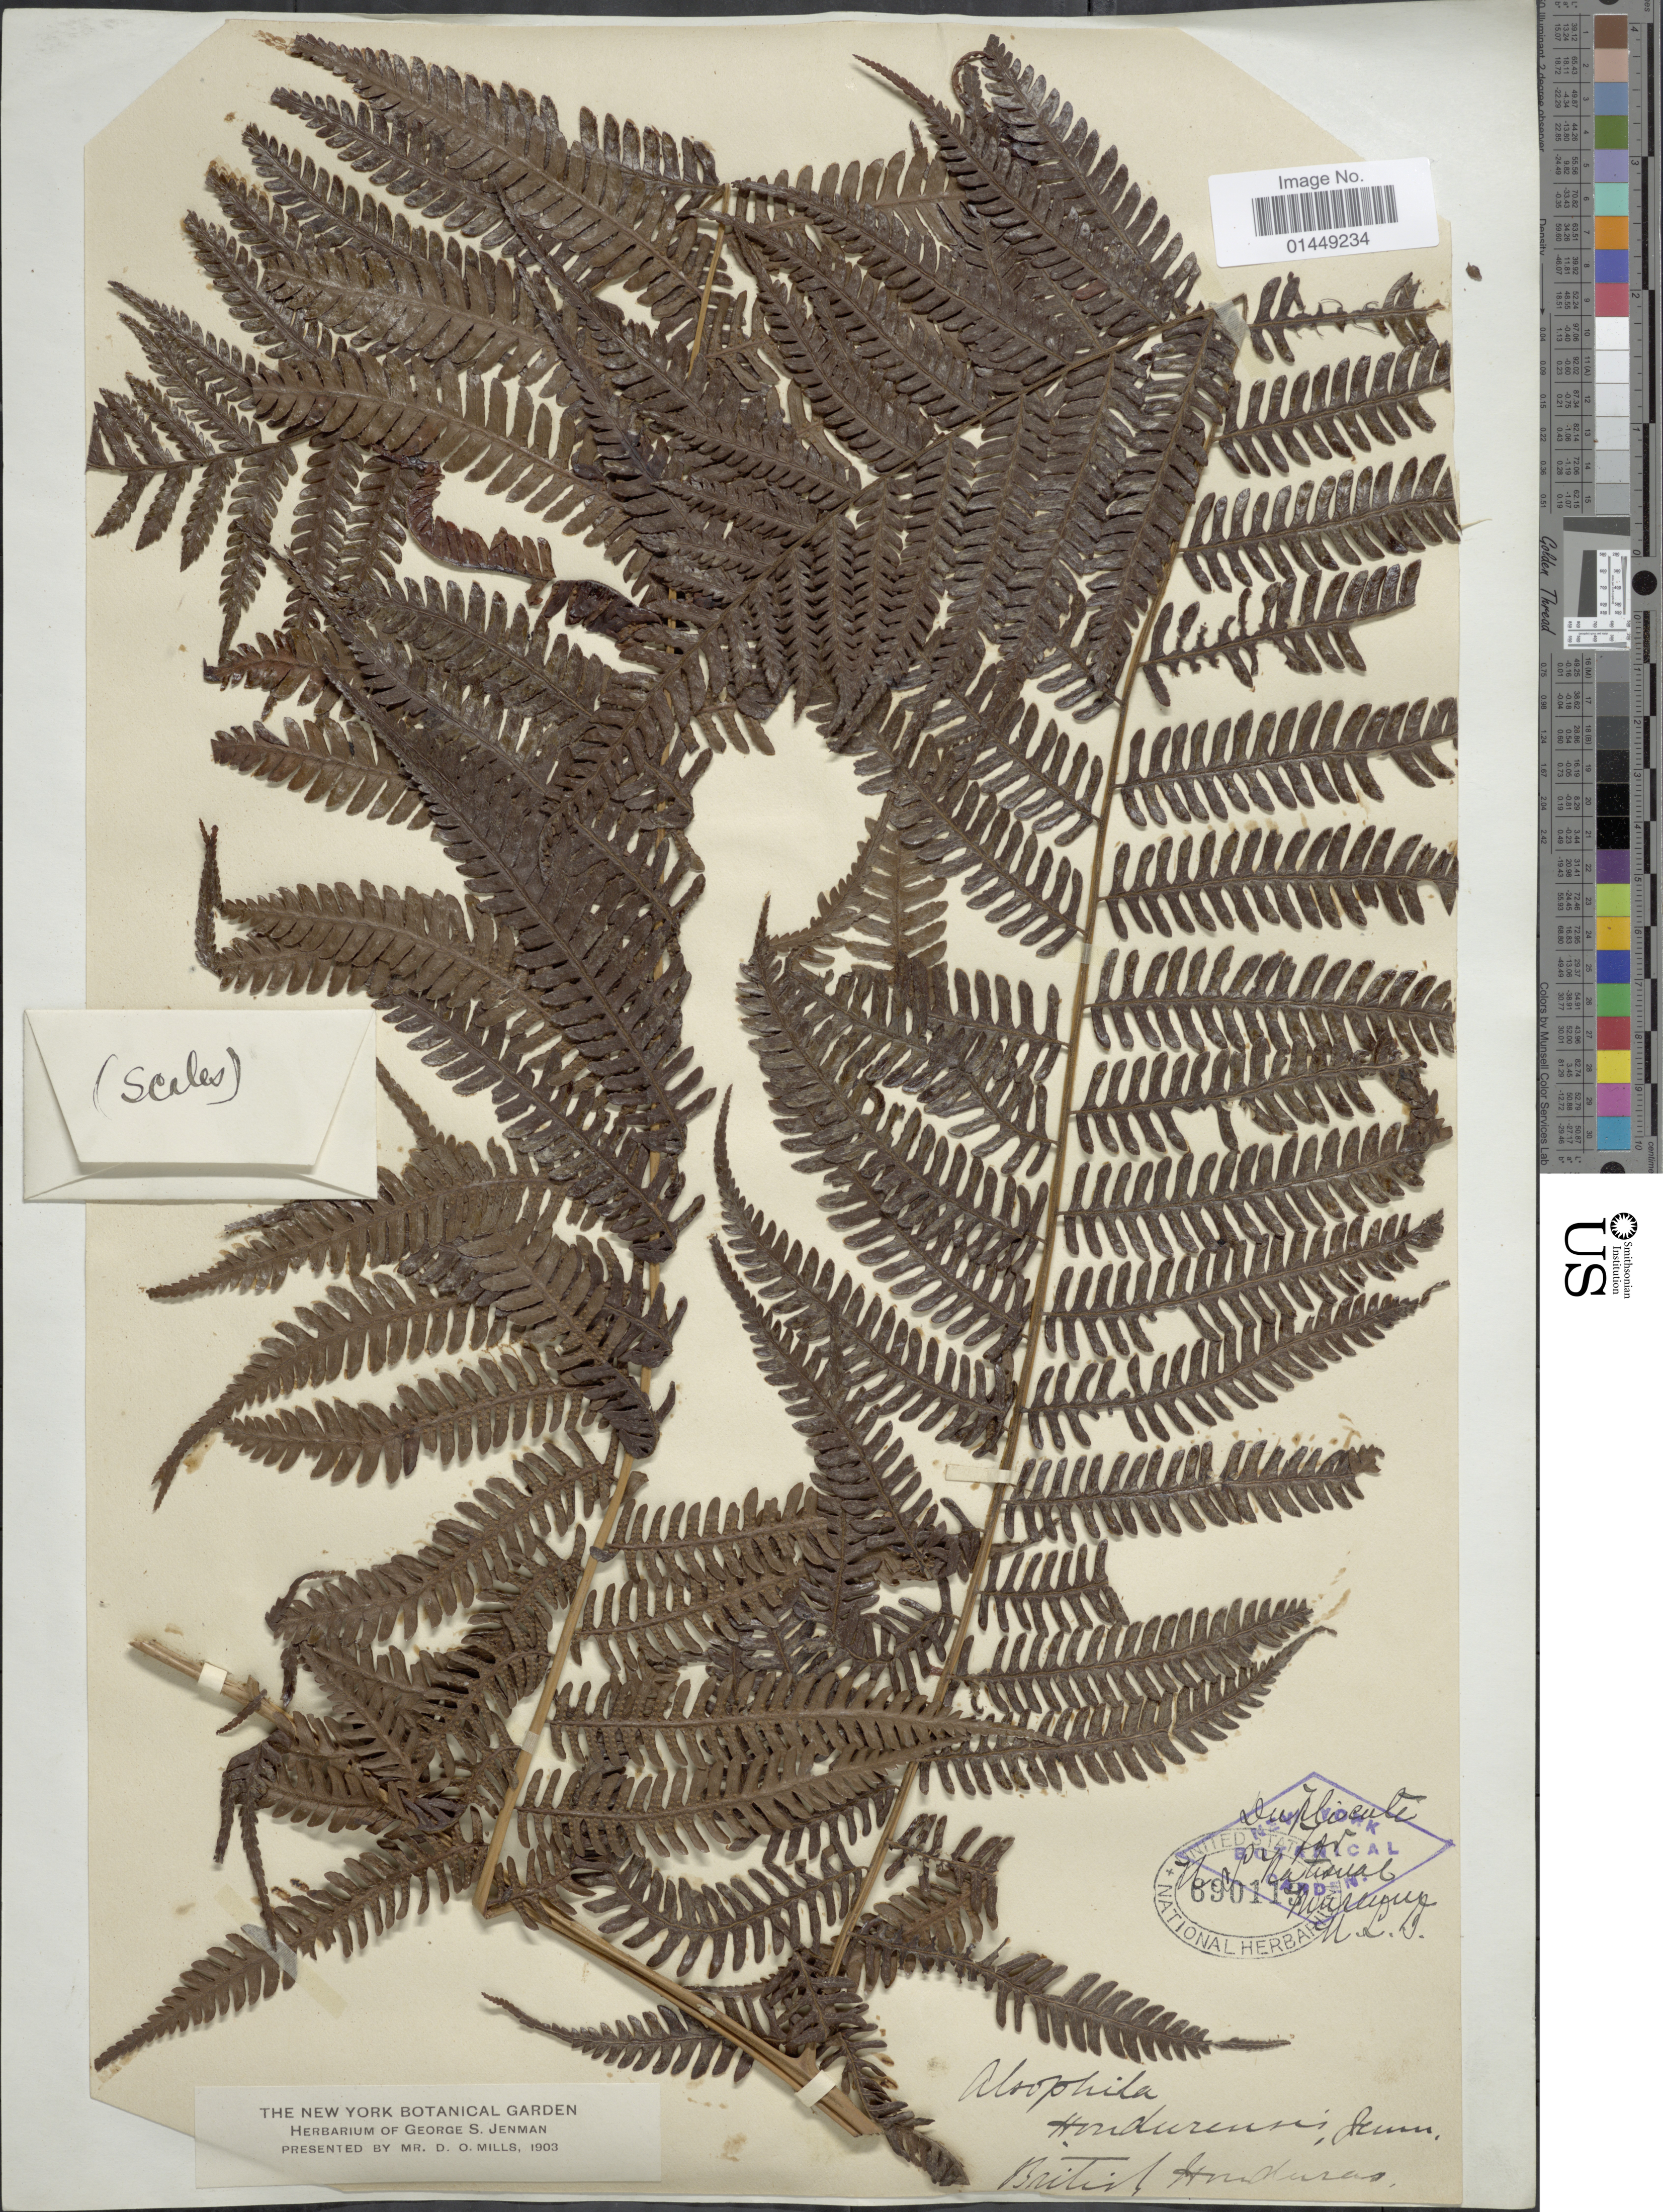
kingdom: Plantae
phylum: Tracheophyta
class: Polypodiopsida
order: Cyatheales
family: Cyatheaceae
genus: Cyathea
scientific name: Cyathea myosuriodes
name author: (Liebm.) Domin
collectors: G. S. Jenman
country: Belize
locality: British Honduras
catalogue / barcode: US 690113